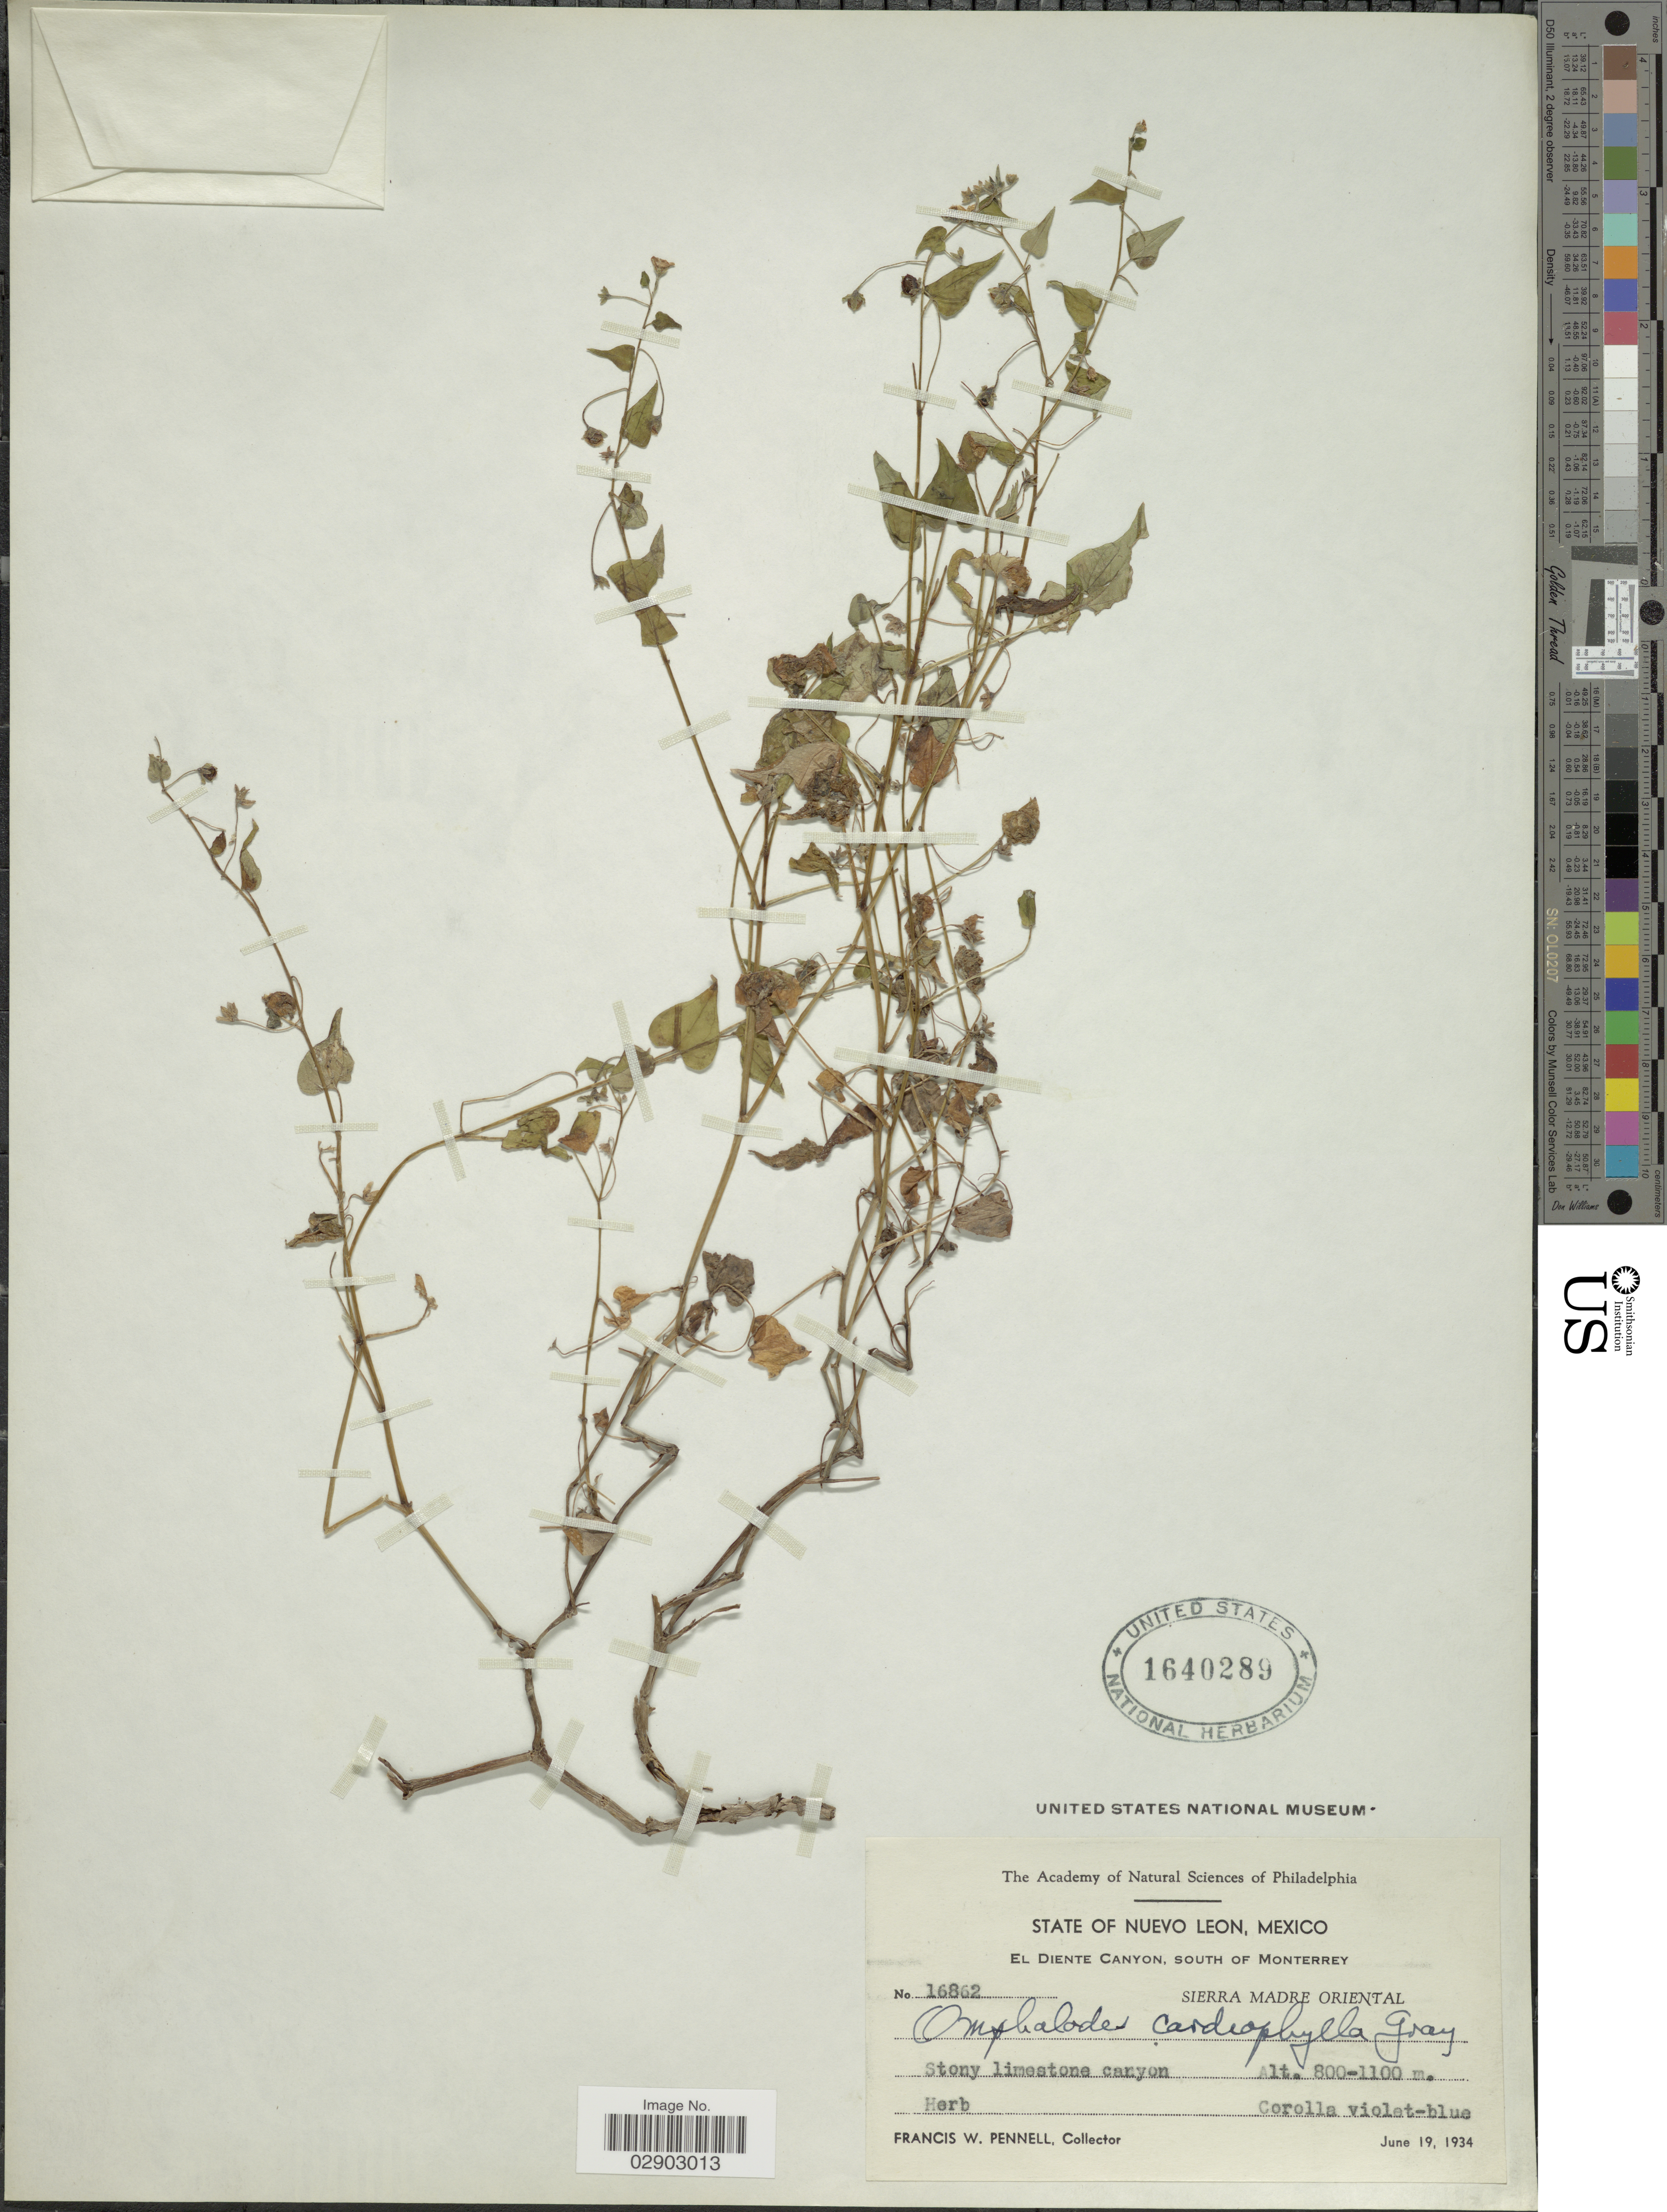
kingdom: Plantae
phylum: Tracheophyta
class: Magnoliopsida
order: Boraginales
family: Boraginaceae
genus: Omphalodes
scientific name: Omphalodes cardiophylla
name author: A. Gray in Hemsl.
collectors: F. W. Pennell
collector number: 16862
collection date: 1934-06-19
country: Mexico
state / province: Nuevo León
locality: El Diente Canyon, south of Monterrey. Sierra Madre Oriental.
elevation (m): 800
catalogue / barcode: US 1640289